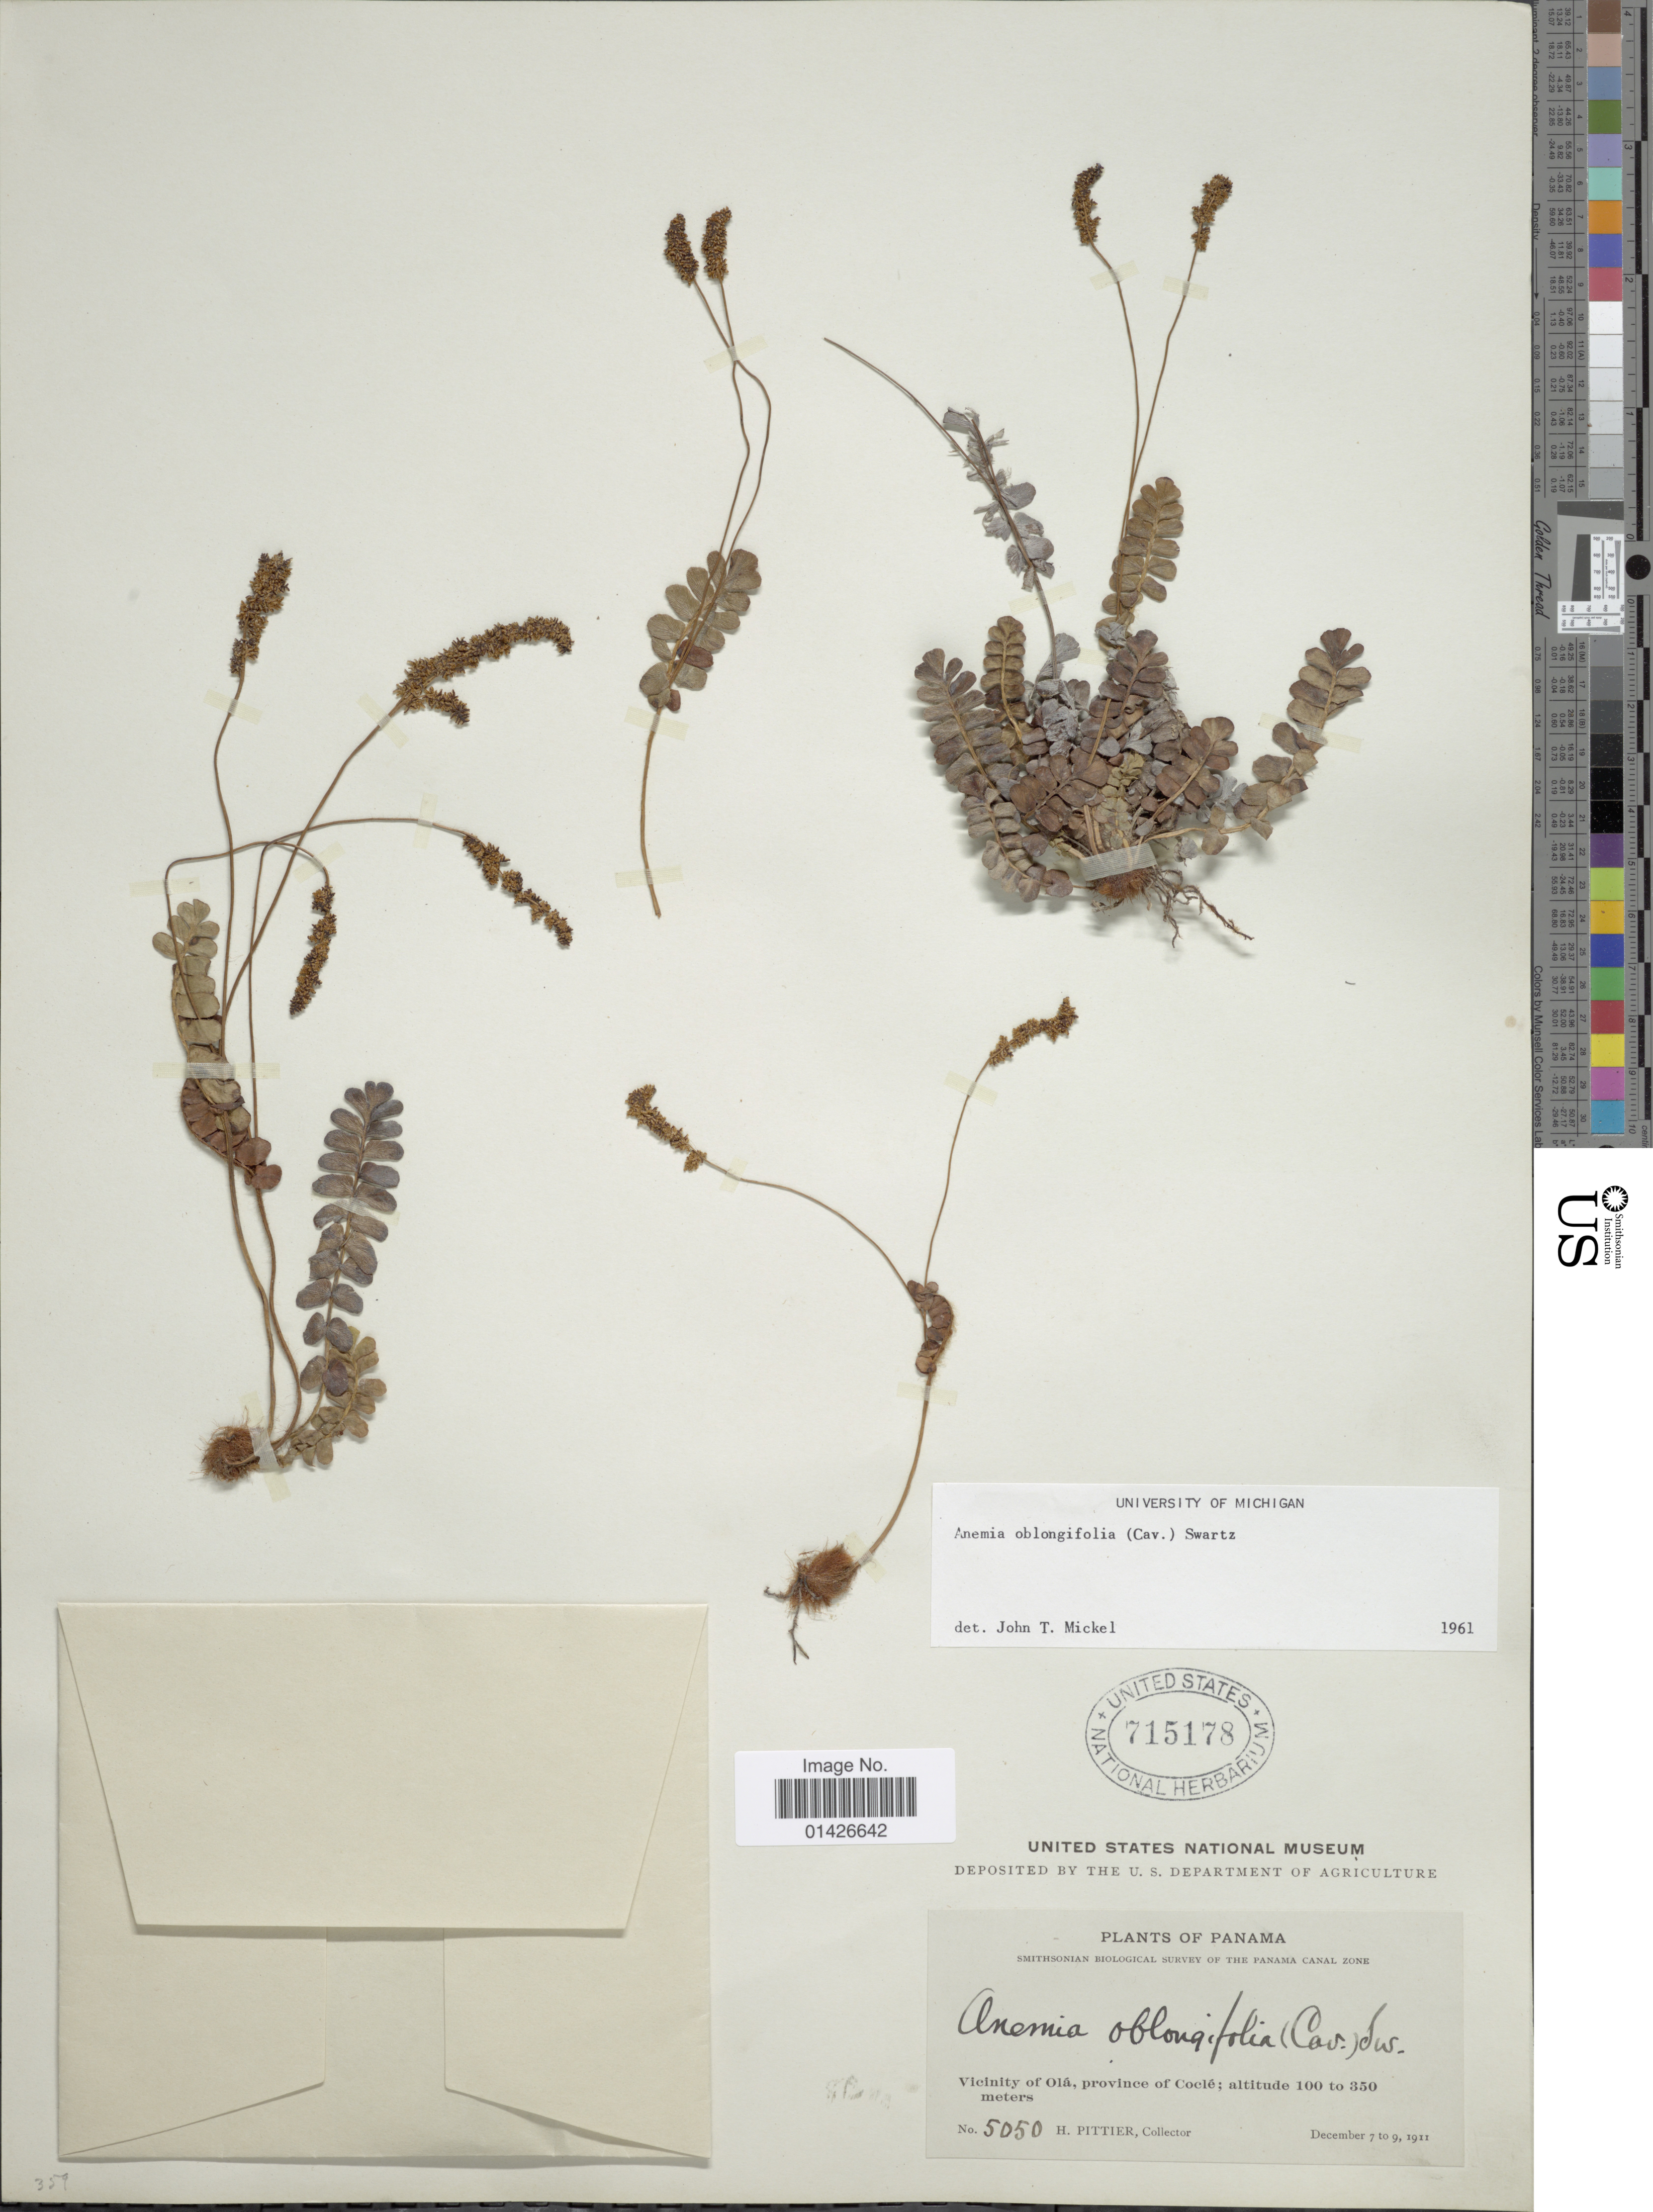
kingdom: Plantae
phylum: Tracheophyta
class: Polypodiopsida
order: Schizaeales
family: Anemiaceae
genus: Anemia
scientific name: Anemia oblongifolia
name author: (Cav.) Sw.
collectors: H. F. Pittier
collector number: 5050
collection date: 1911-12-07/1911-12-09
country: Panama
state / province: Coclé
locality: Vicinity of Olá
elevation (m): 100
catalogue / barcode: US 715178